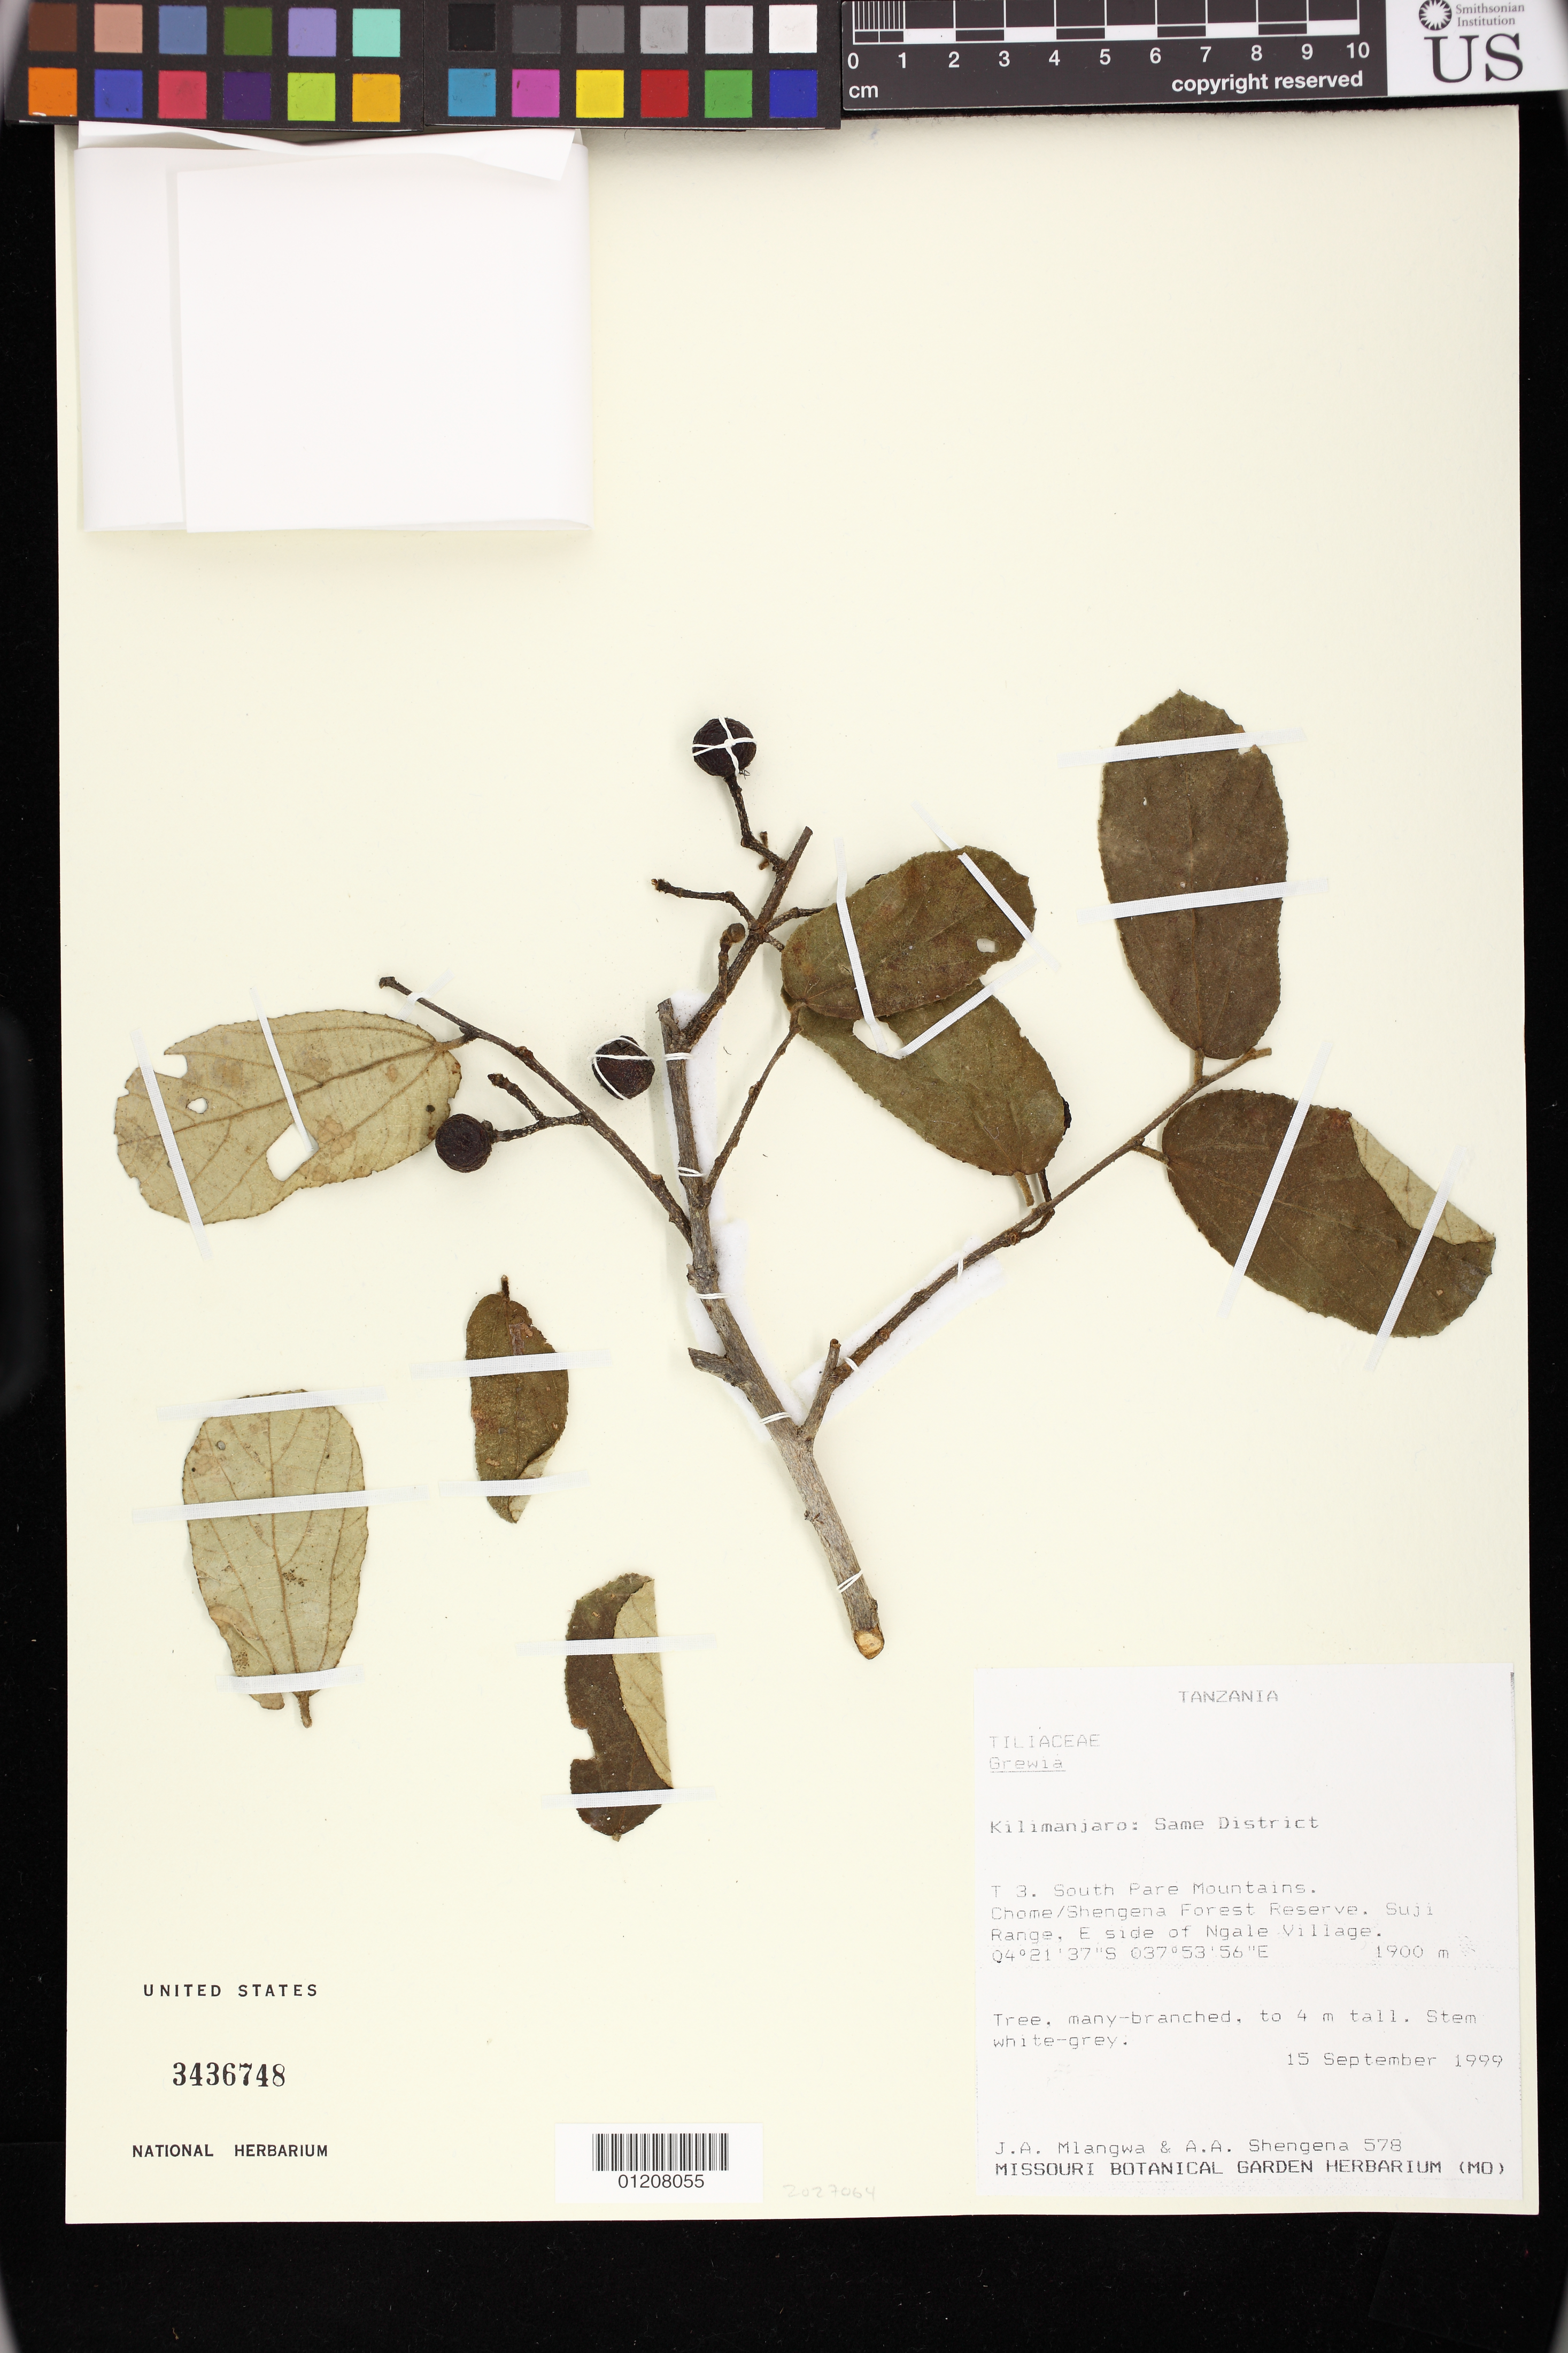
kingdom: Plantae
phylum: Tracheophyta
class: Magnoliopsida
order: Malvales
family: Malvaceae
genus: Grewia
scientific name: Grewia sp.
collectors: J. Mlangwa & A. Shengena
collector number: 578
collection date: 1999-09-15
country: Tanzania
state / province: Kilimanjaro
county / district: Same District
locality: T3. South Pare Mountains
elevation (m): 1900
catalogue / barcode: US 3436748